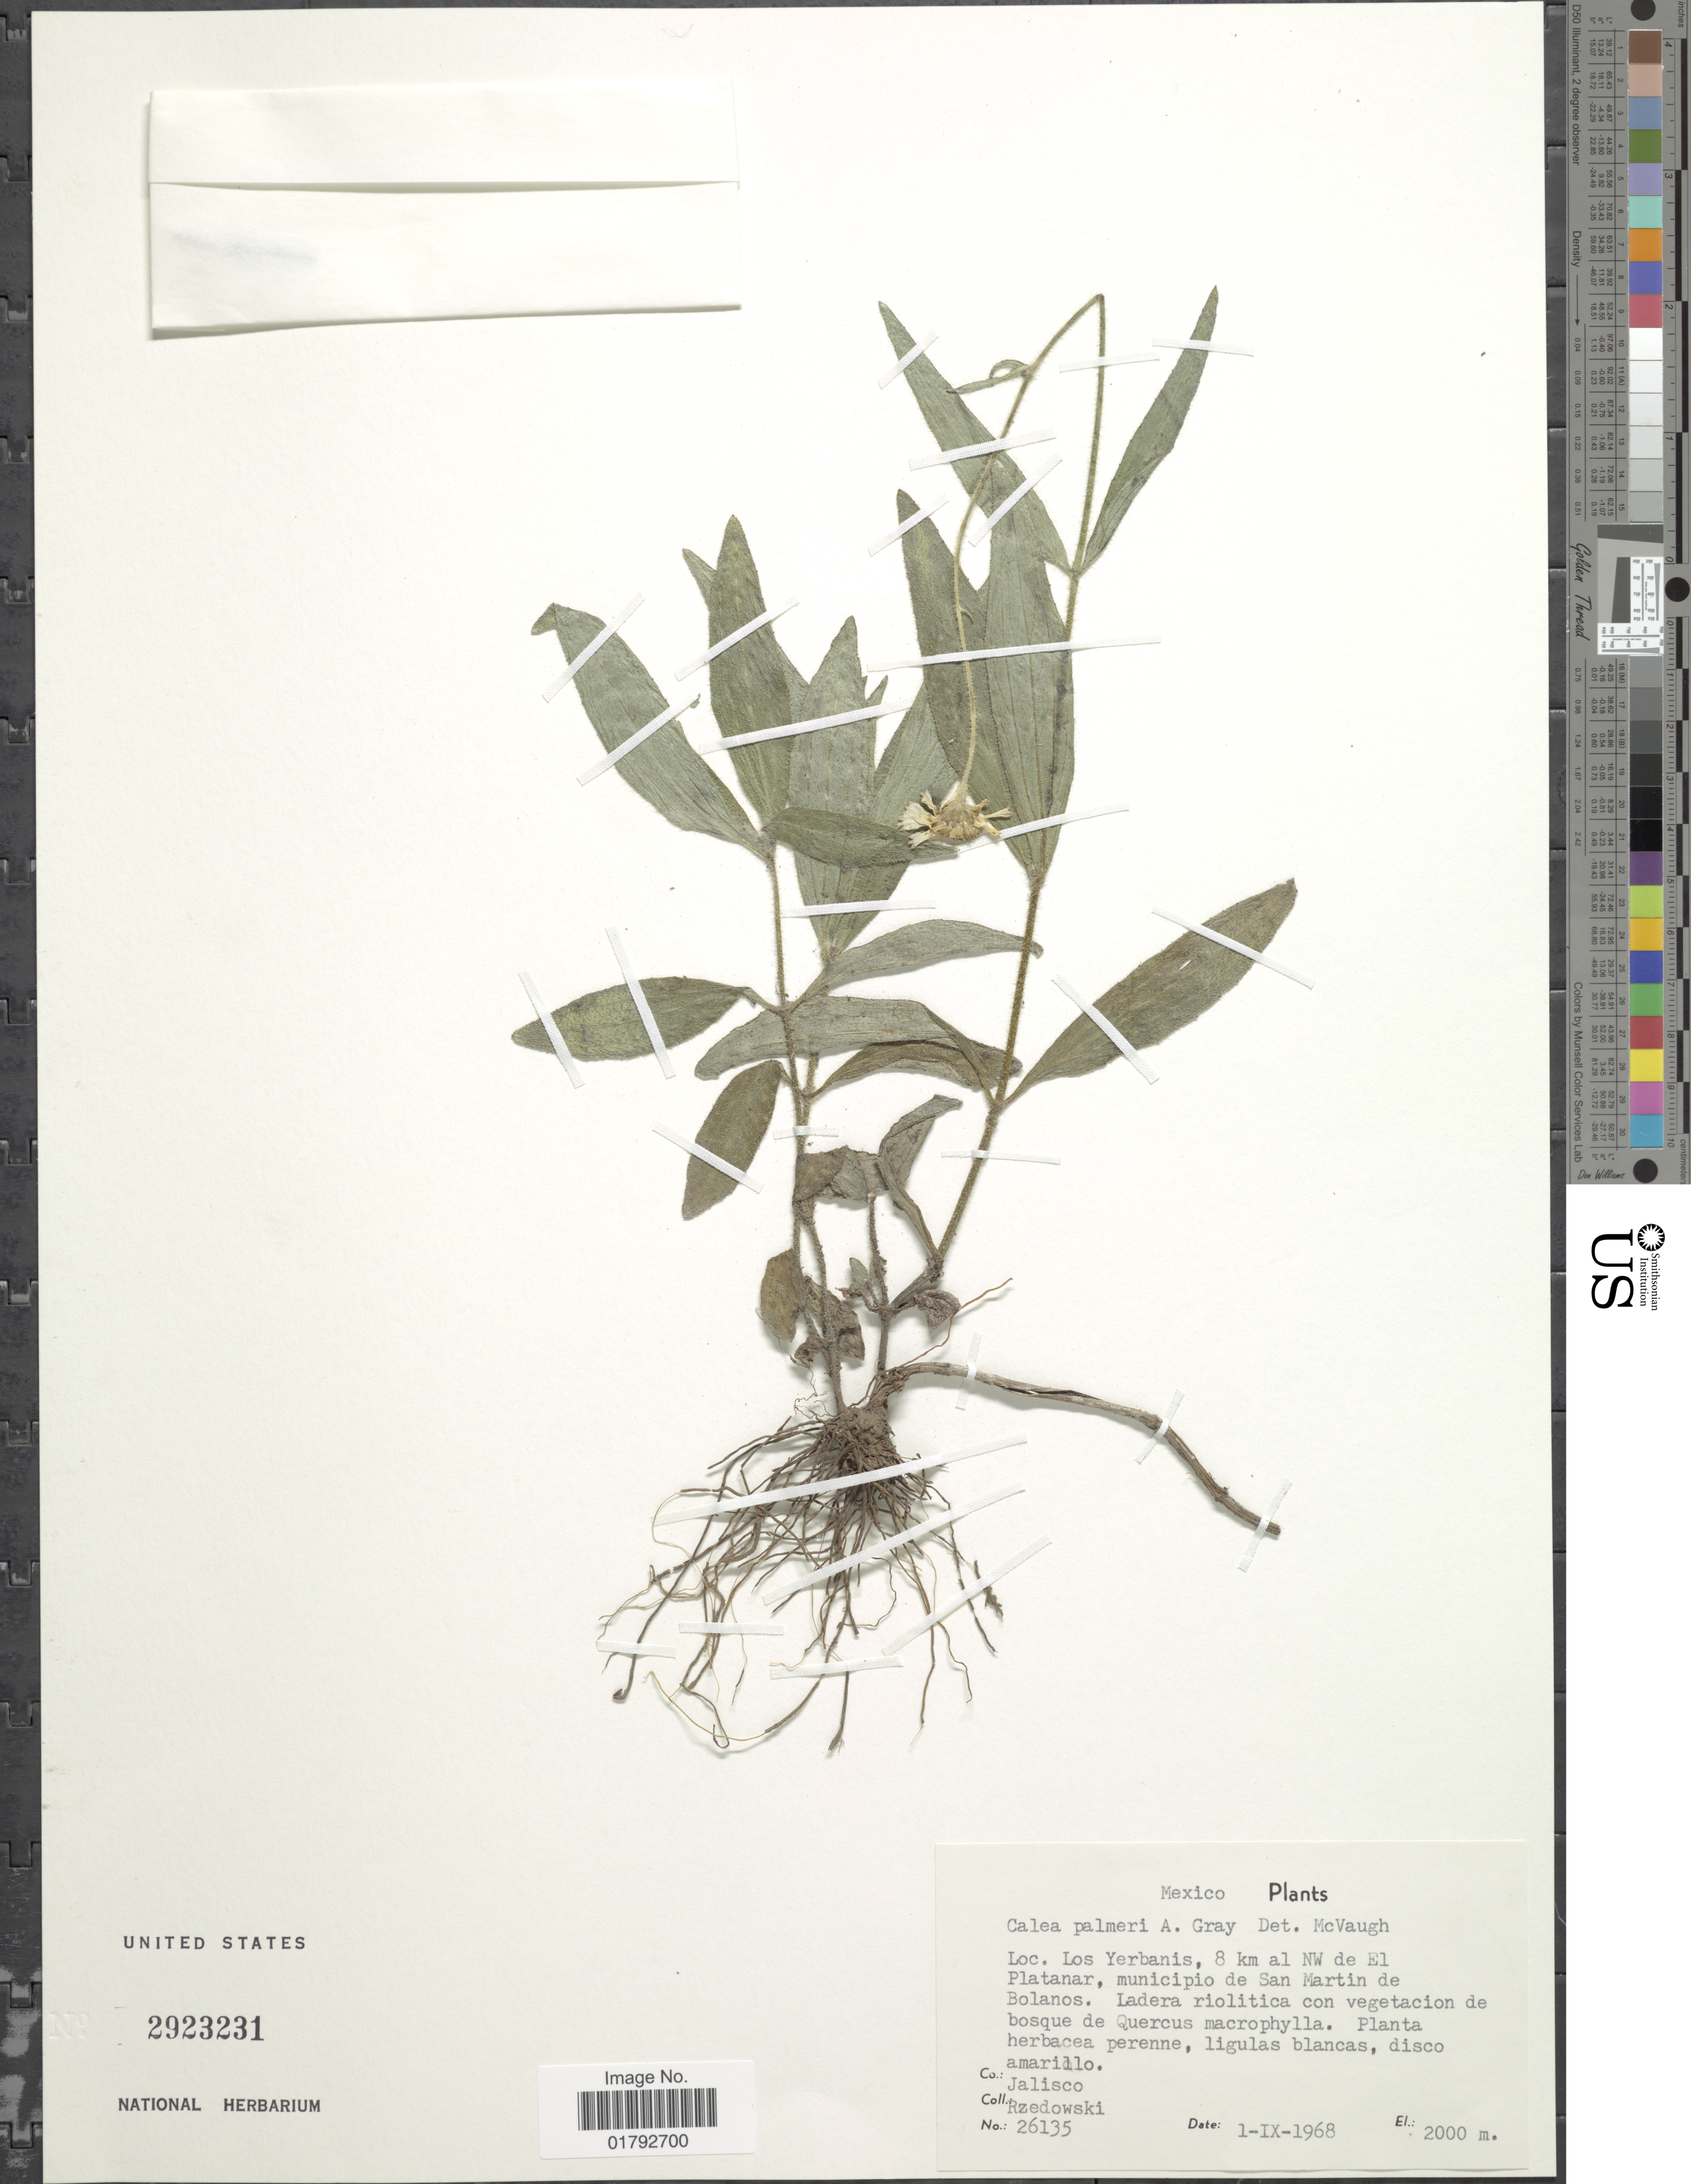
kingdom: Plantae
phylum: Tracheophyta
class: Magnoliopsida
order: Asterales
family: Asteraceae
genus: Alloispermum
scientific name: Alloispermum palmeri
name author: (A. Gray) C. F. Fernandez &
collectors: Rzedowski, --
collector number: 26135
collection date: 1968-09-01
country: Mexico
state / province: Jalisco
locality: Los Yerbanis, 8 km al NW de El Plantanar, municipio de San Martin de Bolanos.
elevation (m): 2000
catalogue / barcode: US 2923231